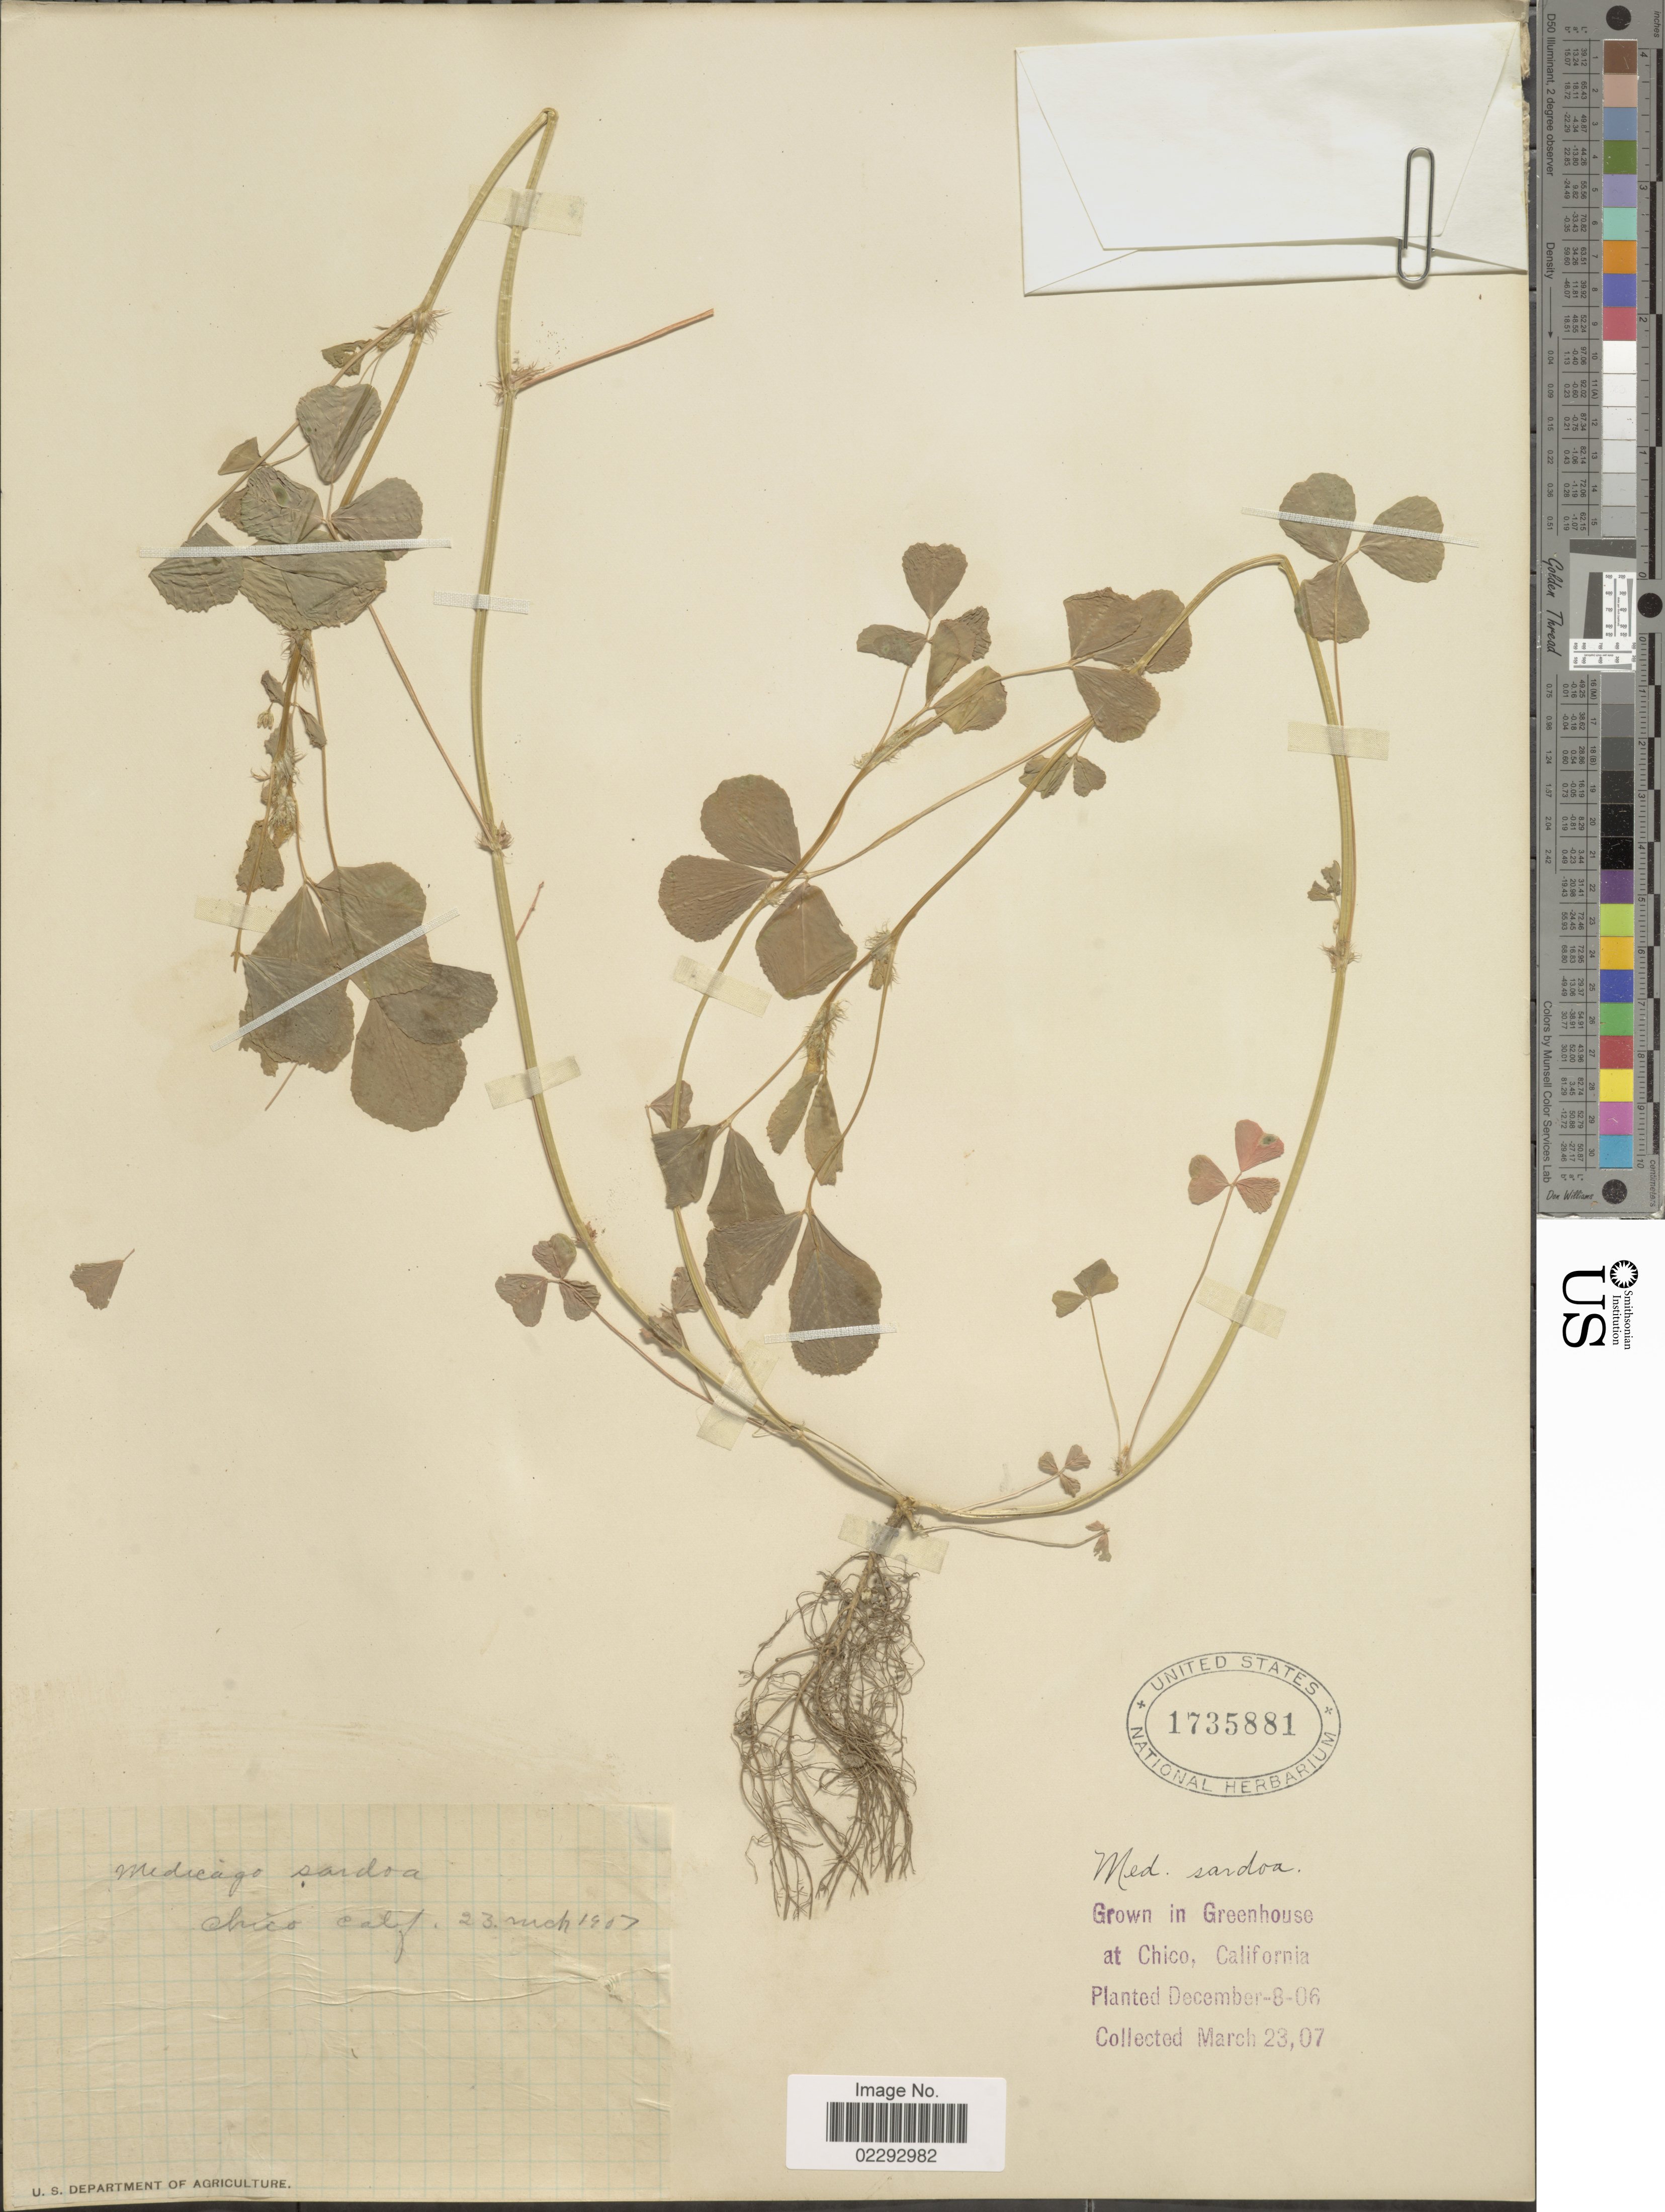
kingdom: Plantae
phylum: Tracheophyta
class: Magnoliopsida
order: Fabales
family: Fabaceae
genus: Medicago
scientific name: Medicago sardoa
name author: Moris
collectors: U.S. Department of Agriculture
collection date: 1907-03-23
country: United States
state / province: California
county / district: Butte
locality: Chico, Calif.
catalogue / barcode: US 1735881